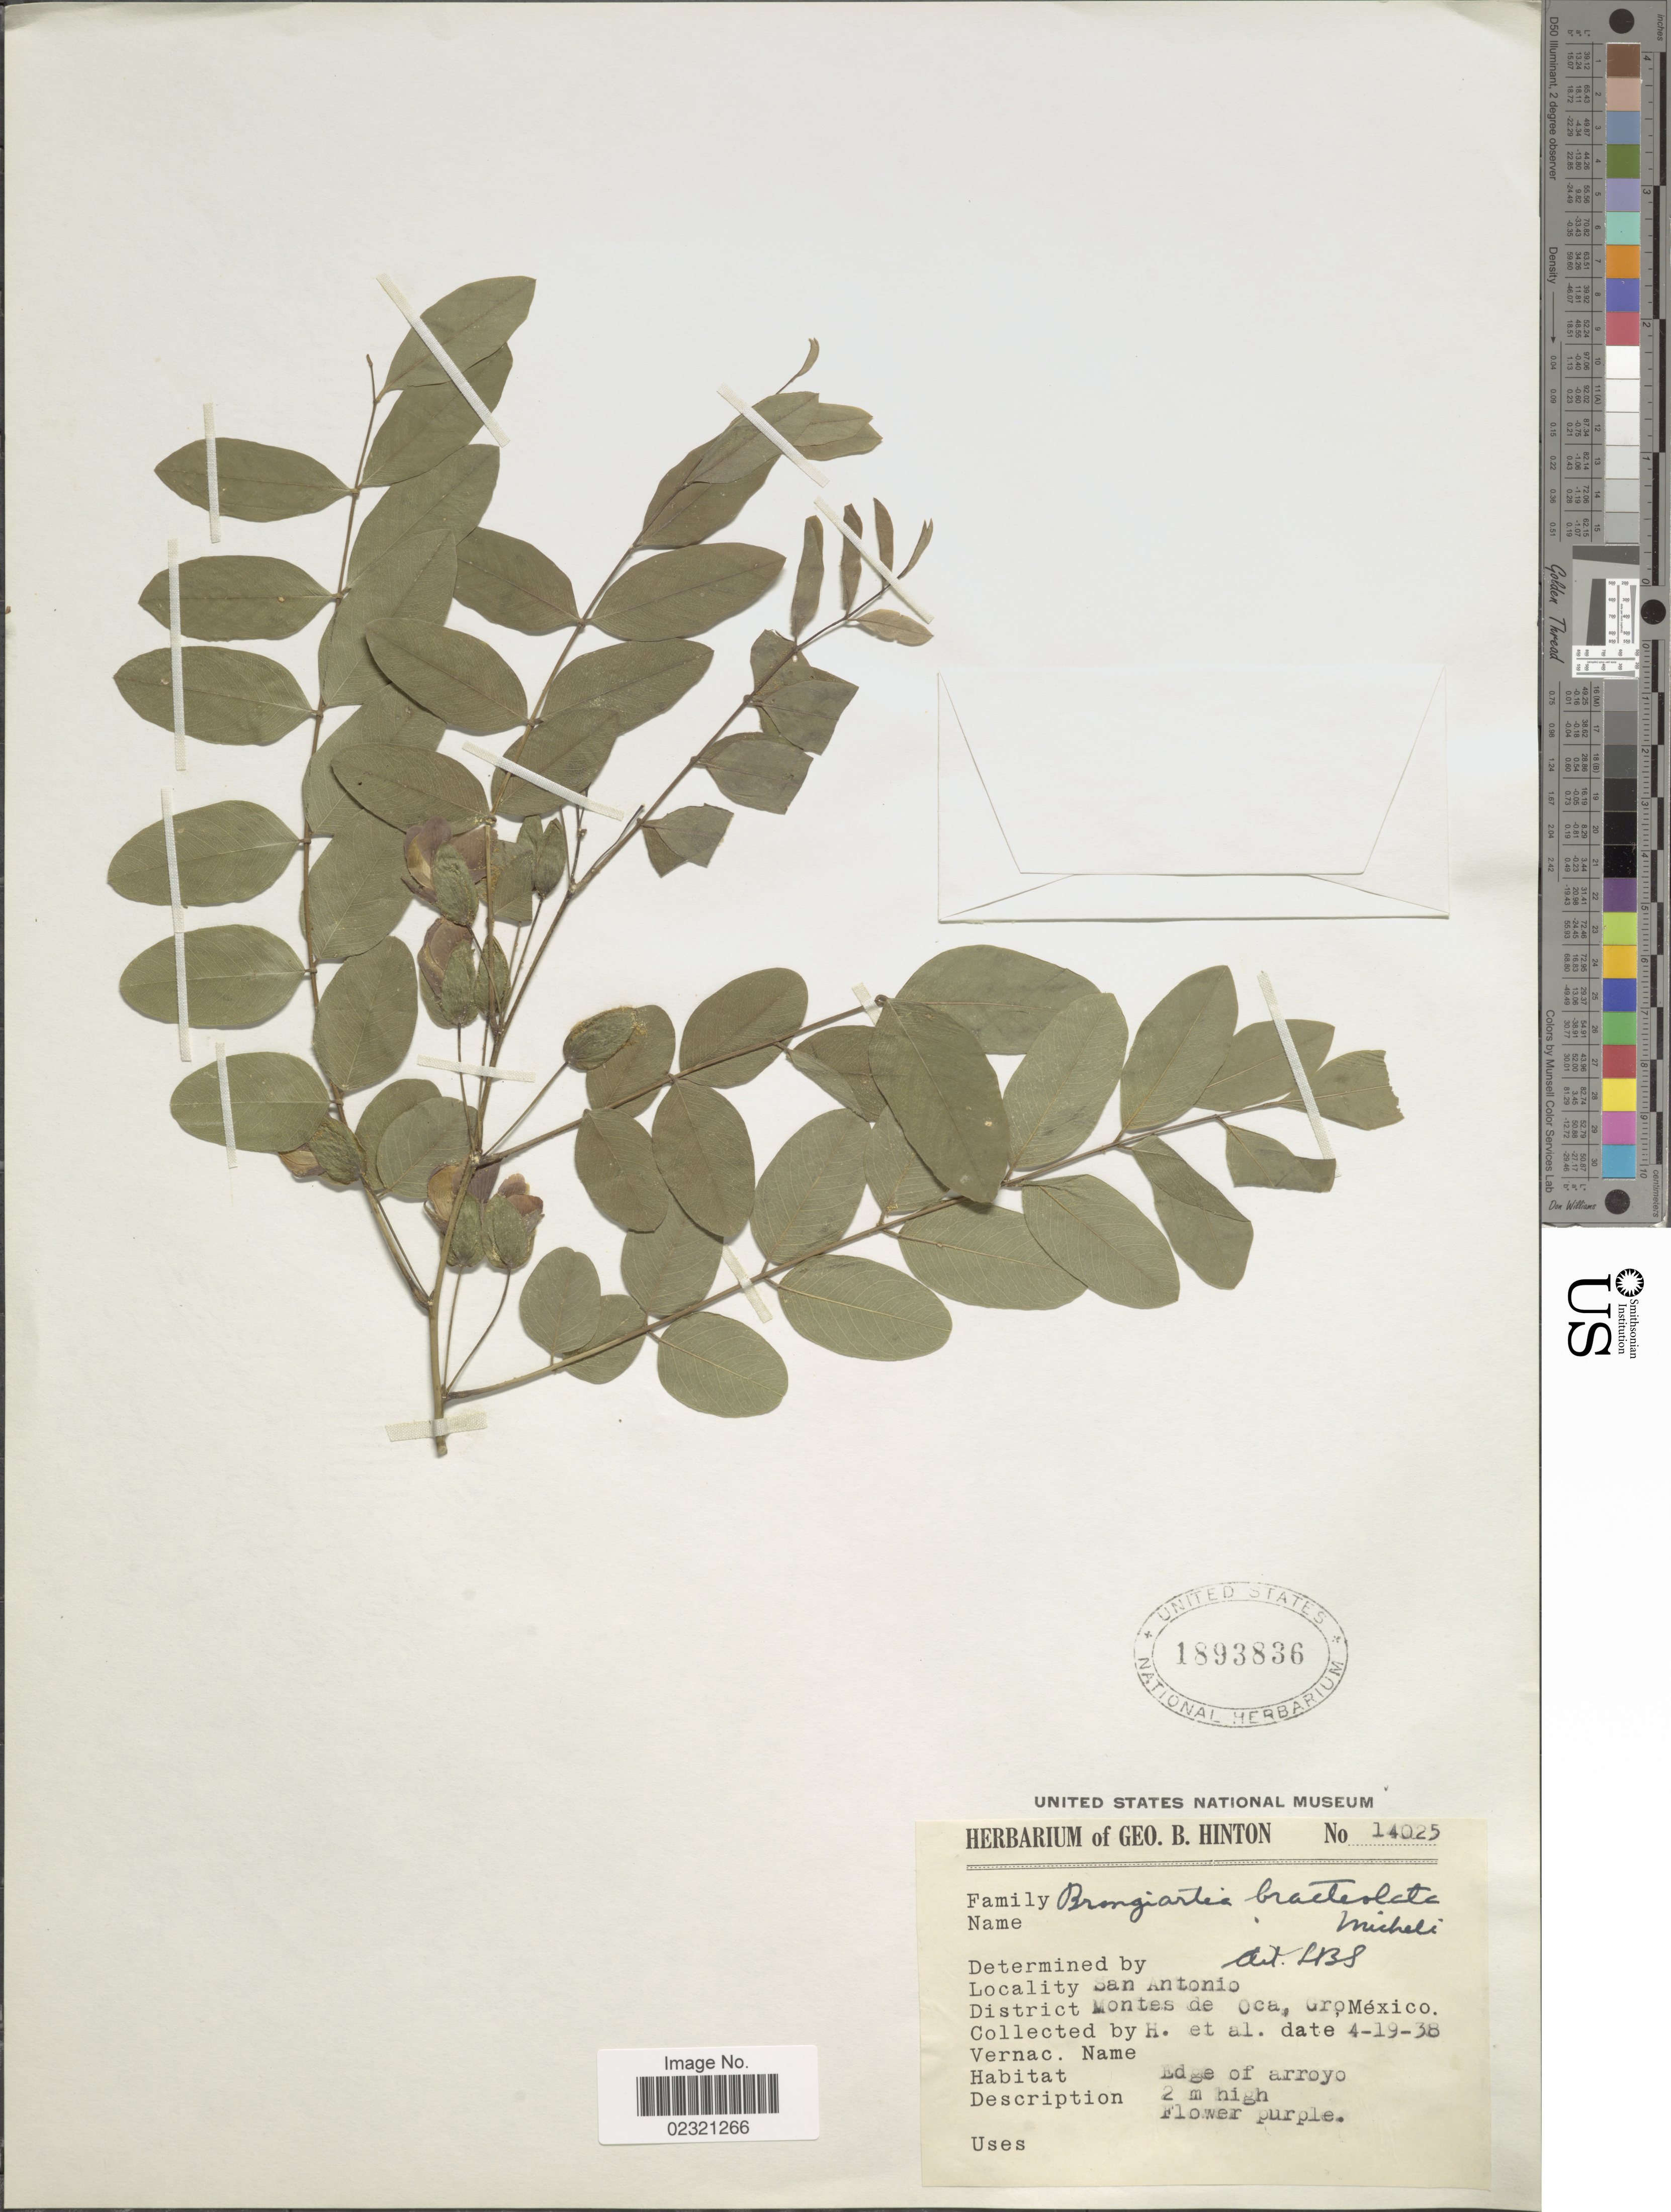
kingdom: Plantae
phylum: Tracheophyta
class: Magnoliopsida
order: Fabales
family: Fabaceae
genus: Brongniartia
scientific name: Brongniartia bracteolata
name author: Micheli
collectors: G. B. Hinton & et al.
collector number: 14025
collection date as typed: Transcribed d/m/y: 19/4/38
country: Mexico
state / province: Guerrero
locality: San Antonio, Montes de Oca. , edge of arroyo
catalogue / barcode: US 1893836